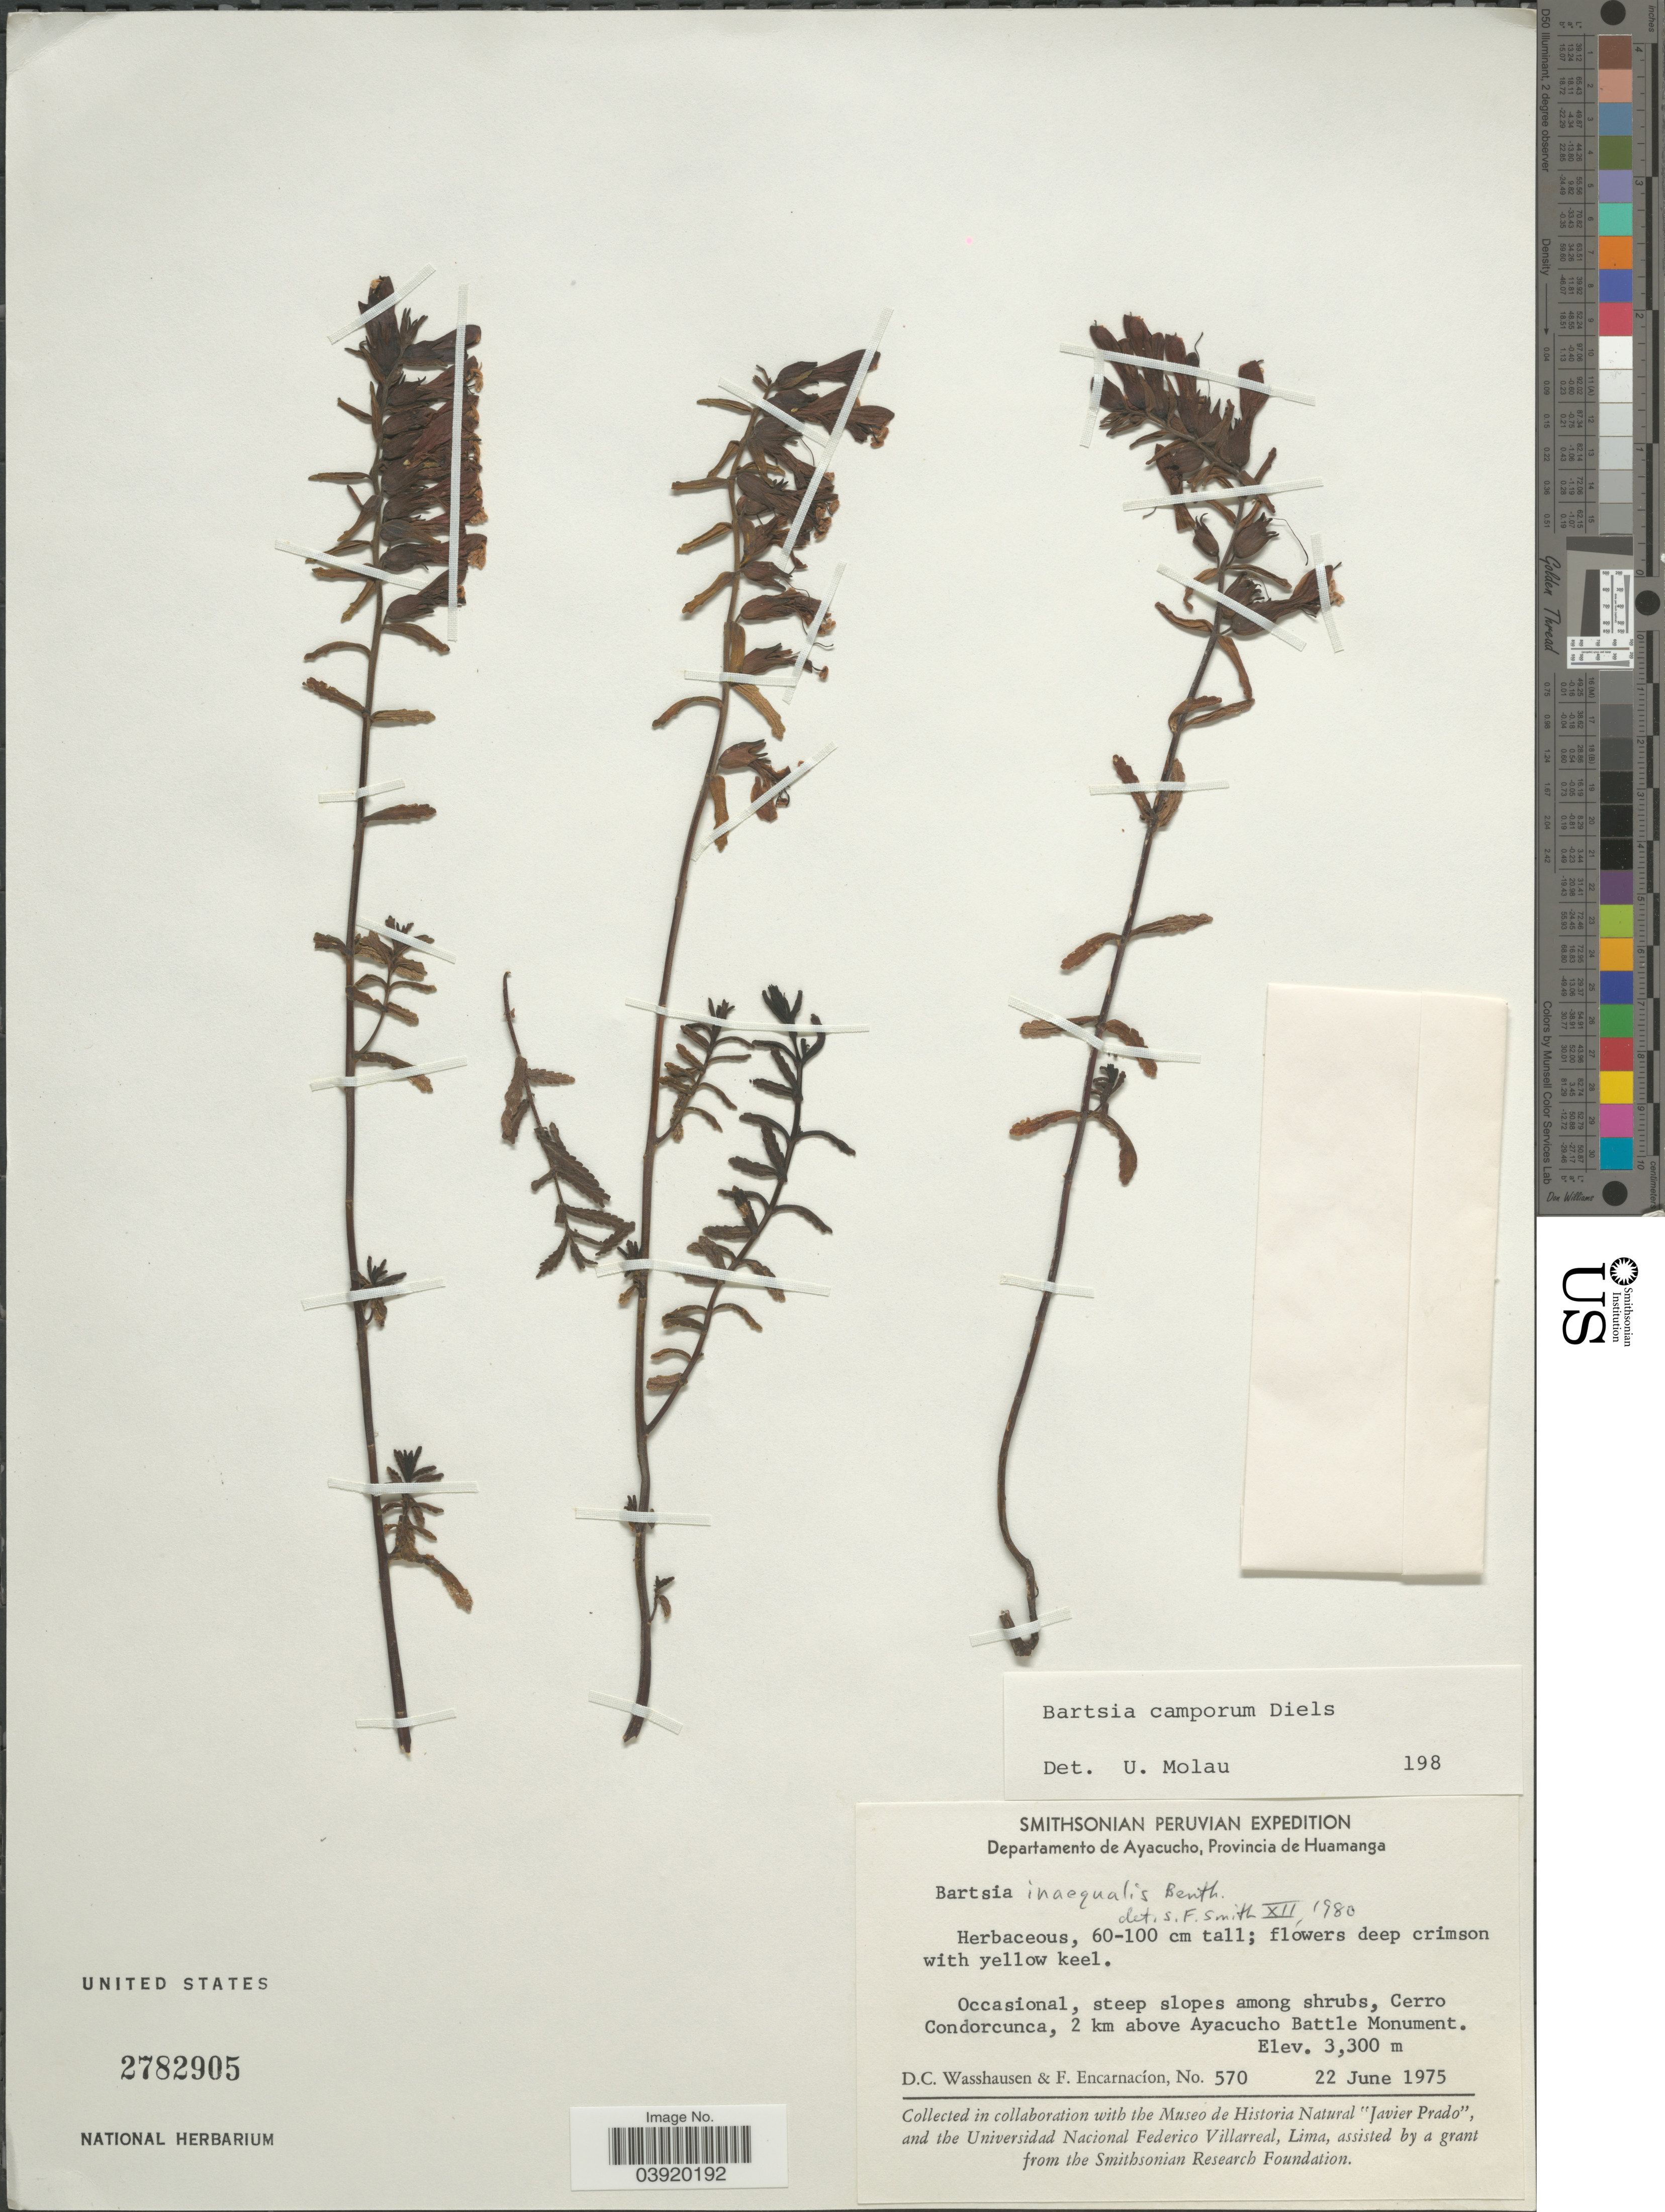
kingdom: Plantae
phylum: Tracheophyta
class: Magnoliopsida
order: Lamiales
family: Orobanchaceae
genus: Bartsia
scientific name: Bartsia camporum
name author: Diels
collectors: D. C. Wasshausen & F. Encarnación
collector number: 570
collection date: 1975-06-22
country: Peru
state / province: Ayacucho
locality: Departamento de Ayacucho, Provincia de Huamanga. Cerro Condorcunca, 2 km above Ayacucho Battle Monument.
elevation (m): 3300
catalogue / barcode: US 2782905